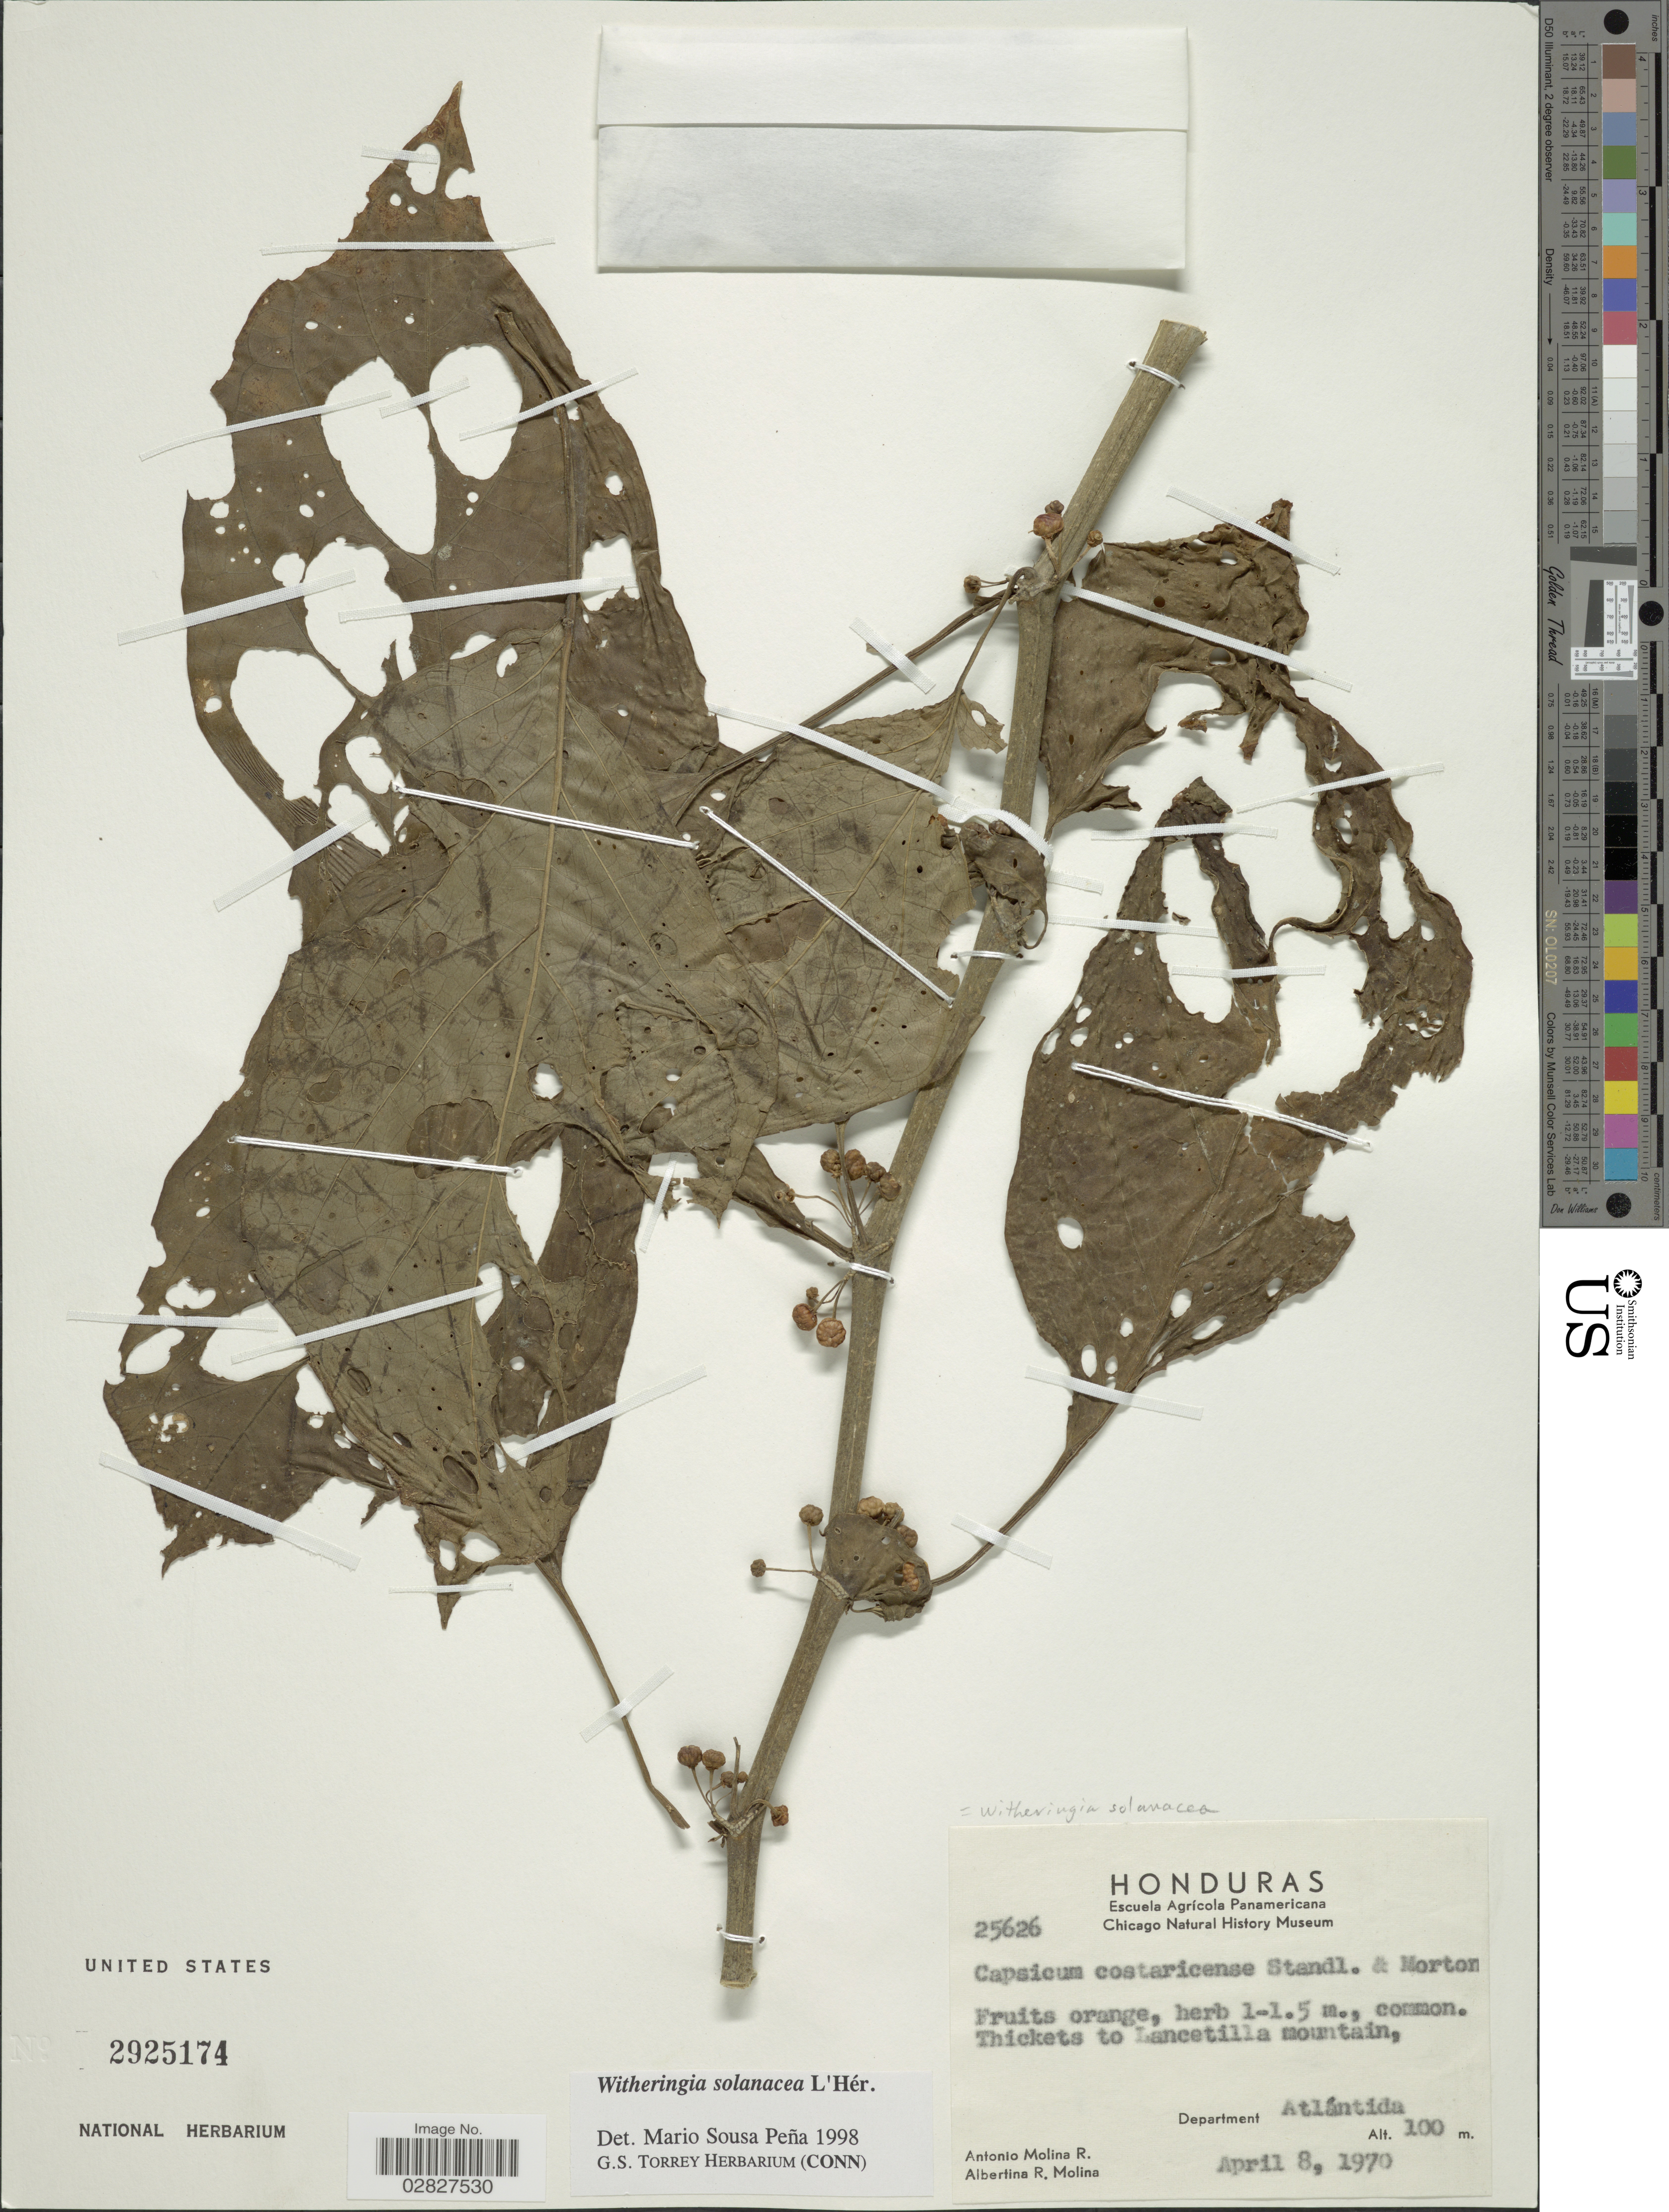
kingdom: Plantae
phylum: Tracheophyta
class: Magnoliopsida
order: Solanales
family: Solanaceae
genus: Witheringia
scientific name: Witheringia solanacea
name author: L'Hér.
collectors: A. Molina R. & A. R. Molina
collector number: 25626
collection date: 1970-04-08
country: Honduras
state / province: Atlántida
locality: Thickets to Lancetilla mountain, Department of Atlántida.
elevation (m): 100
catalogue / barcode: US 2925174